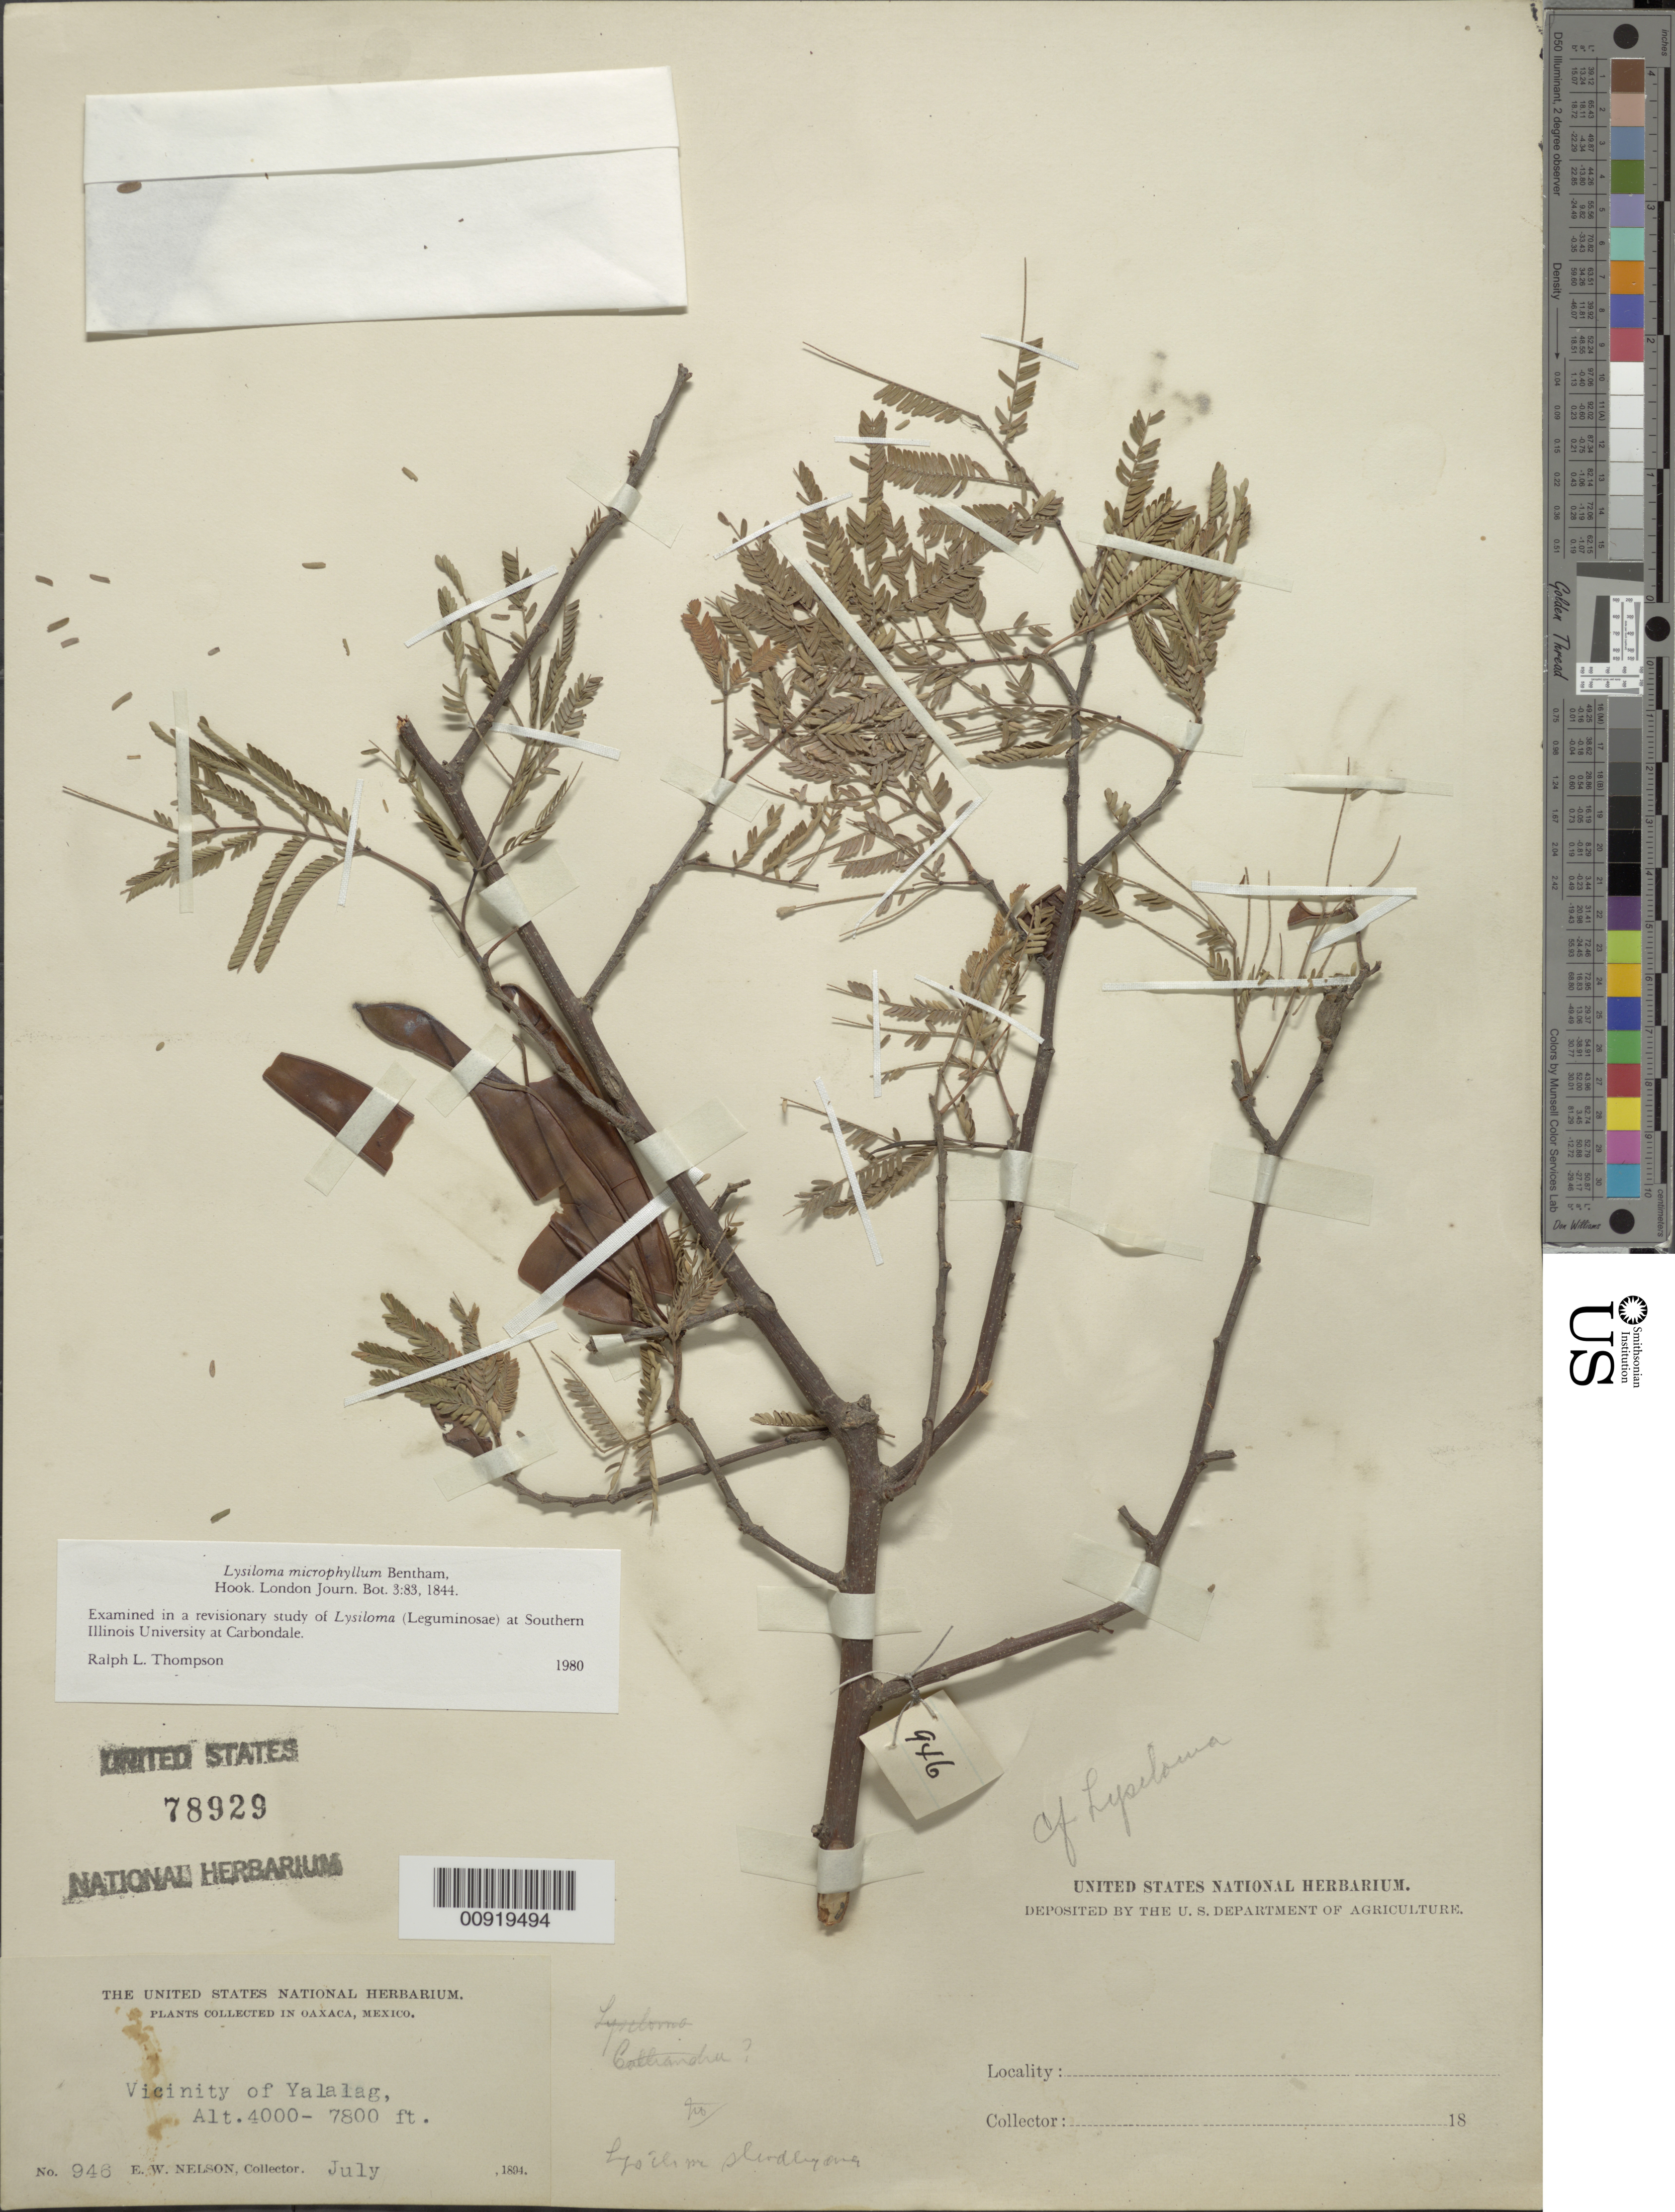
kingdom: Plantae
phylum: Tracheophyta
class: Magnoliopsida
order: Fabales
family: Fabaceae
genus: Lysiloma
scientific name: Lysiloma microphyllum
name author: Benth.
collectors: E. W. Nelson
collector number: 946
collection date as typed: Jul 1894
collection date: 1894-07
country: Mexico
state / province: Oaxaca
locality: Vicinity of Yalalag.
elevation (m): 1219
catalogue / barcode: US 78929